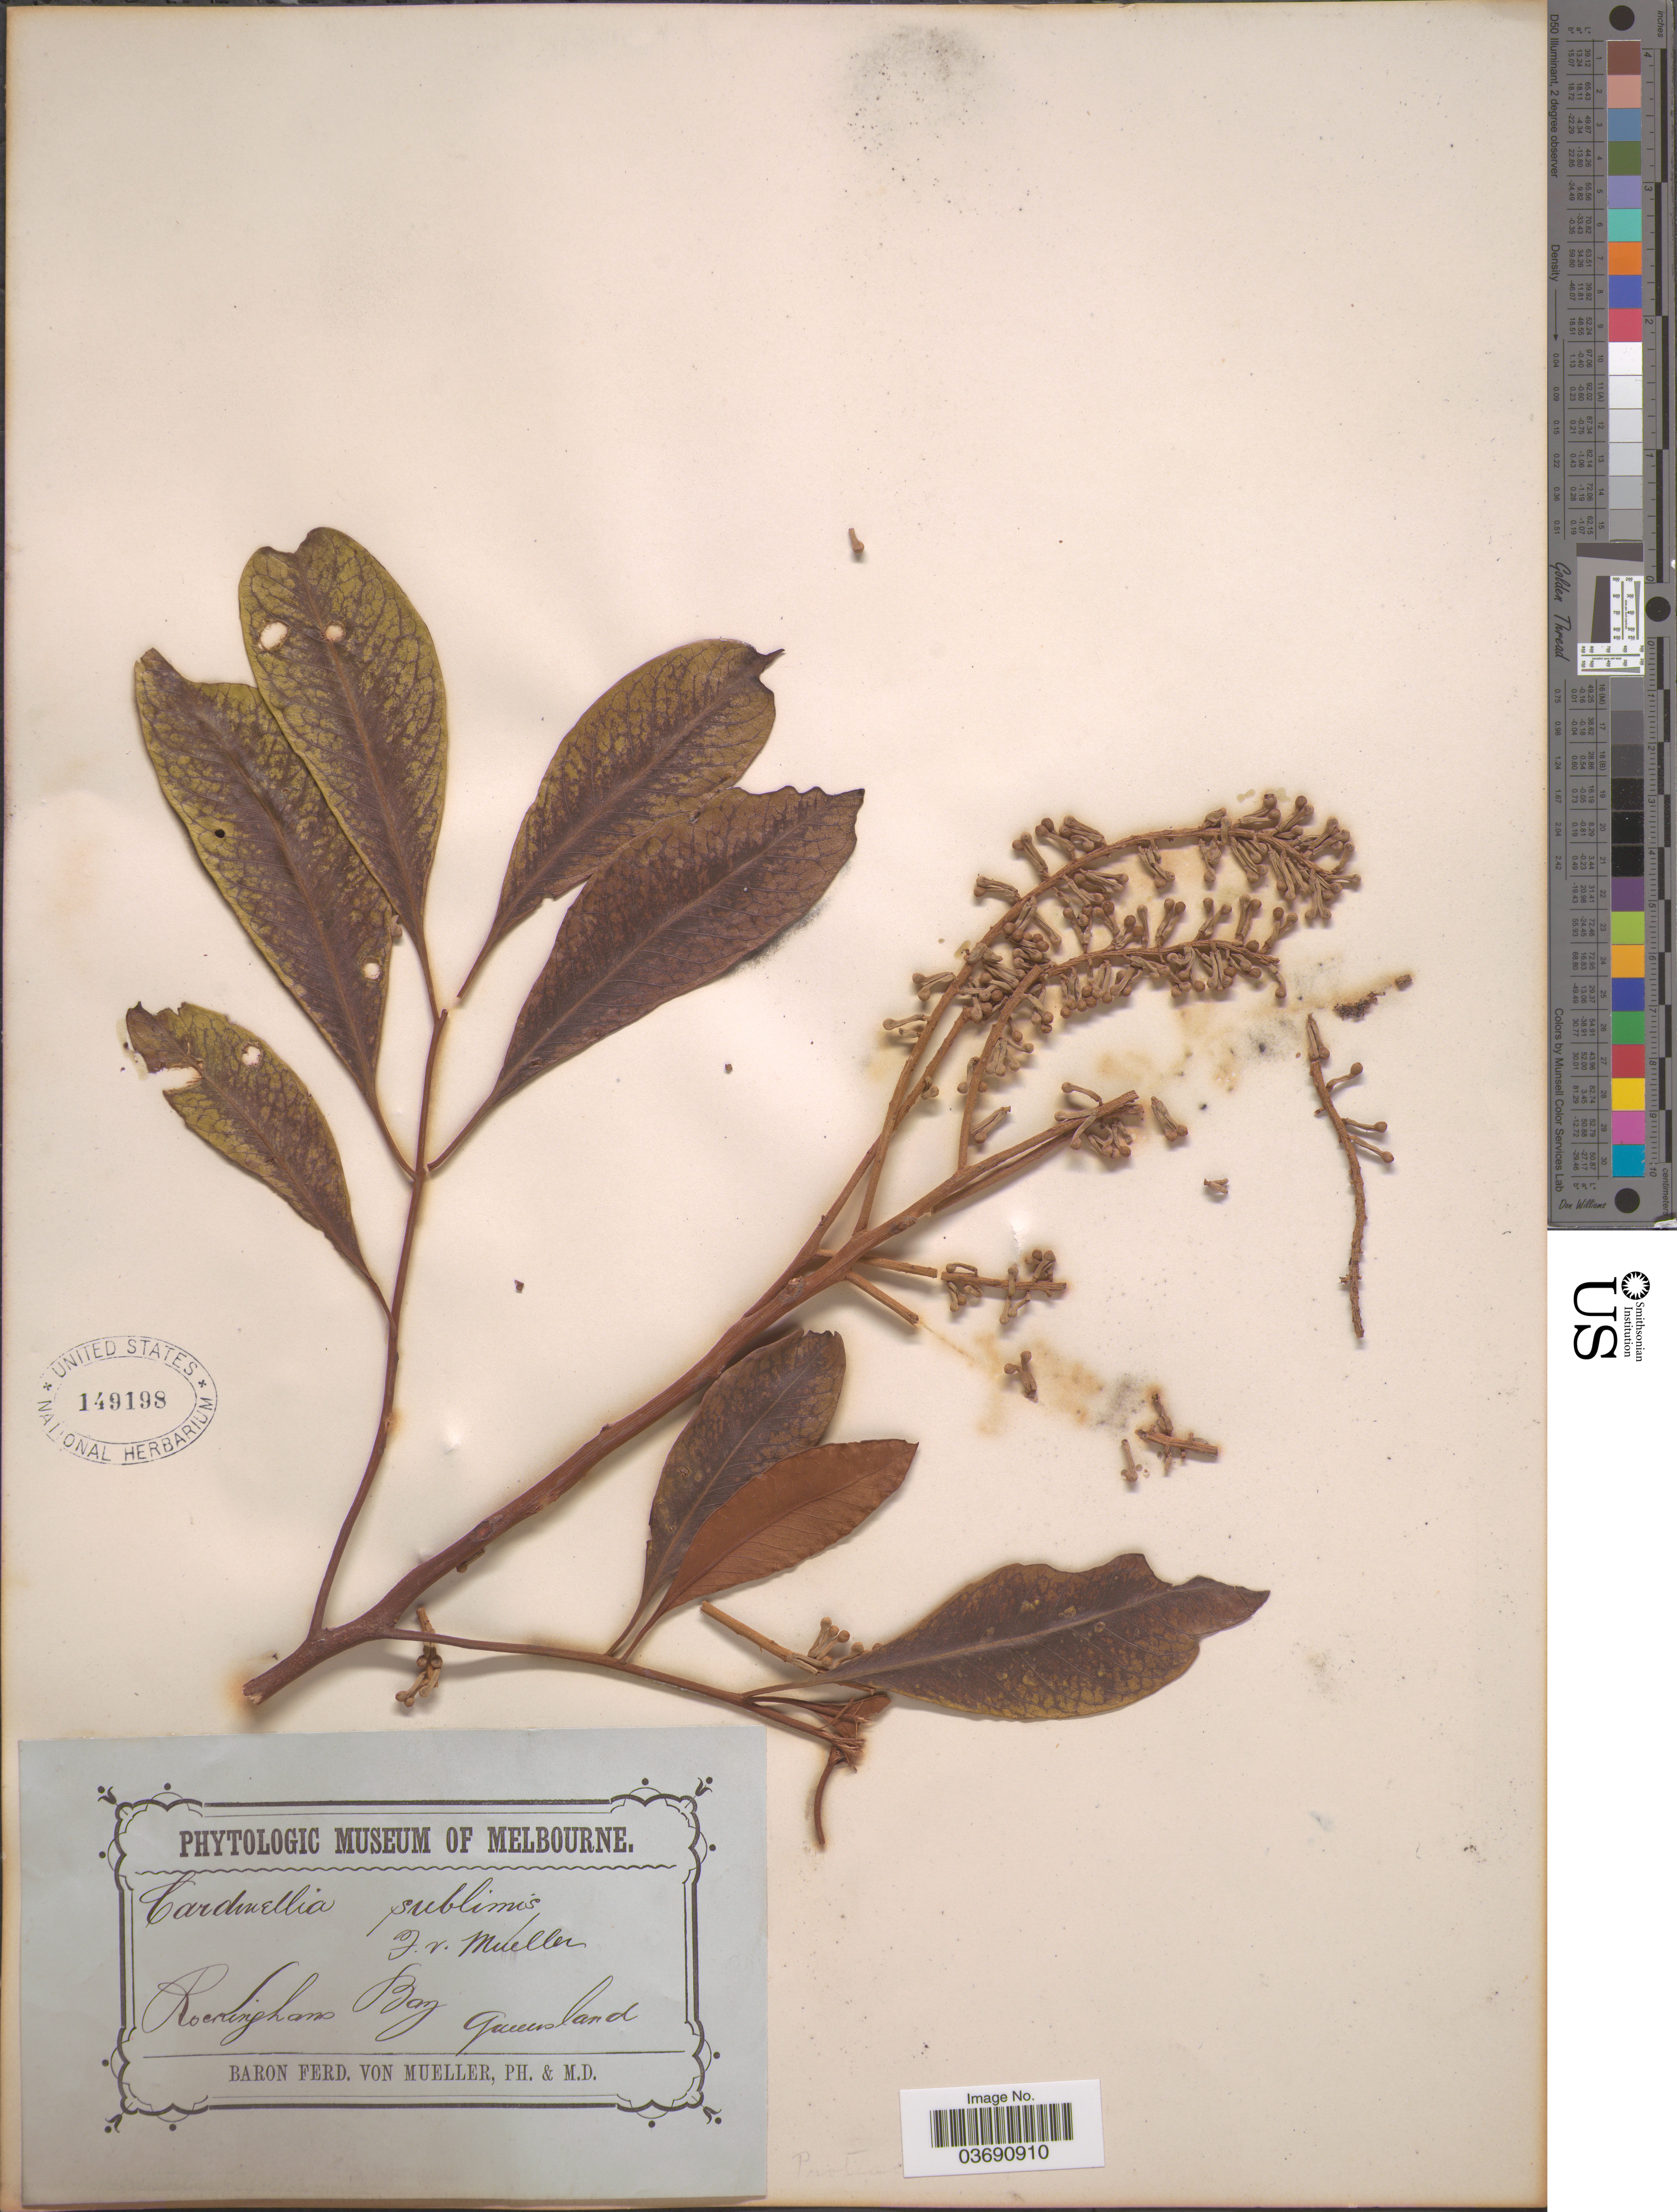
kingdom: Plantae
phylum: Tracheophyta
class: Magnoliopsida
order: Proteales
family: Proteaceae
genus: Cardwellia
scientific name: Cardwellia sublimis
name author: F. Muell.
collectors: F. Mueller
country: Australia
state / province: Queensland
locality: Rockingham Bay.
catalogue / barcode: US 149198